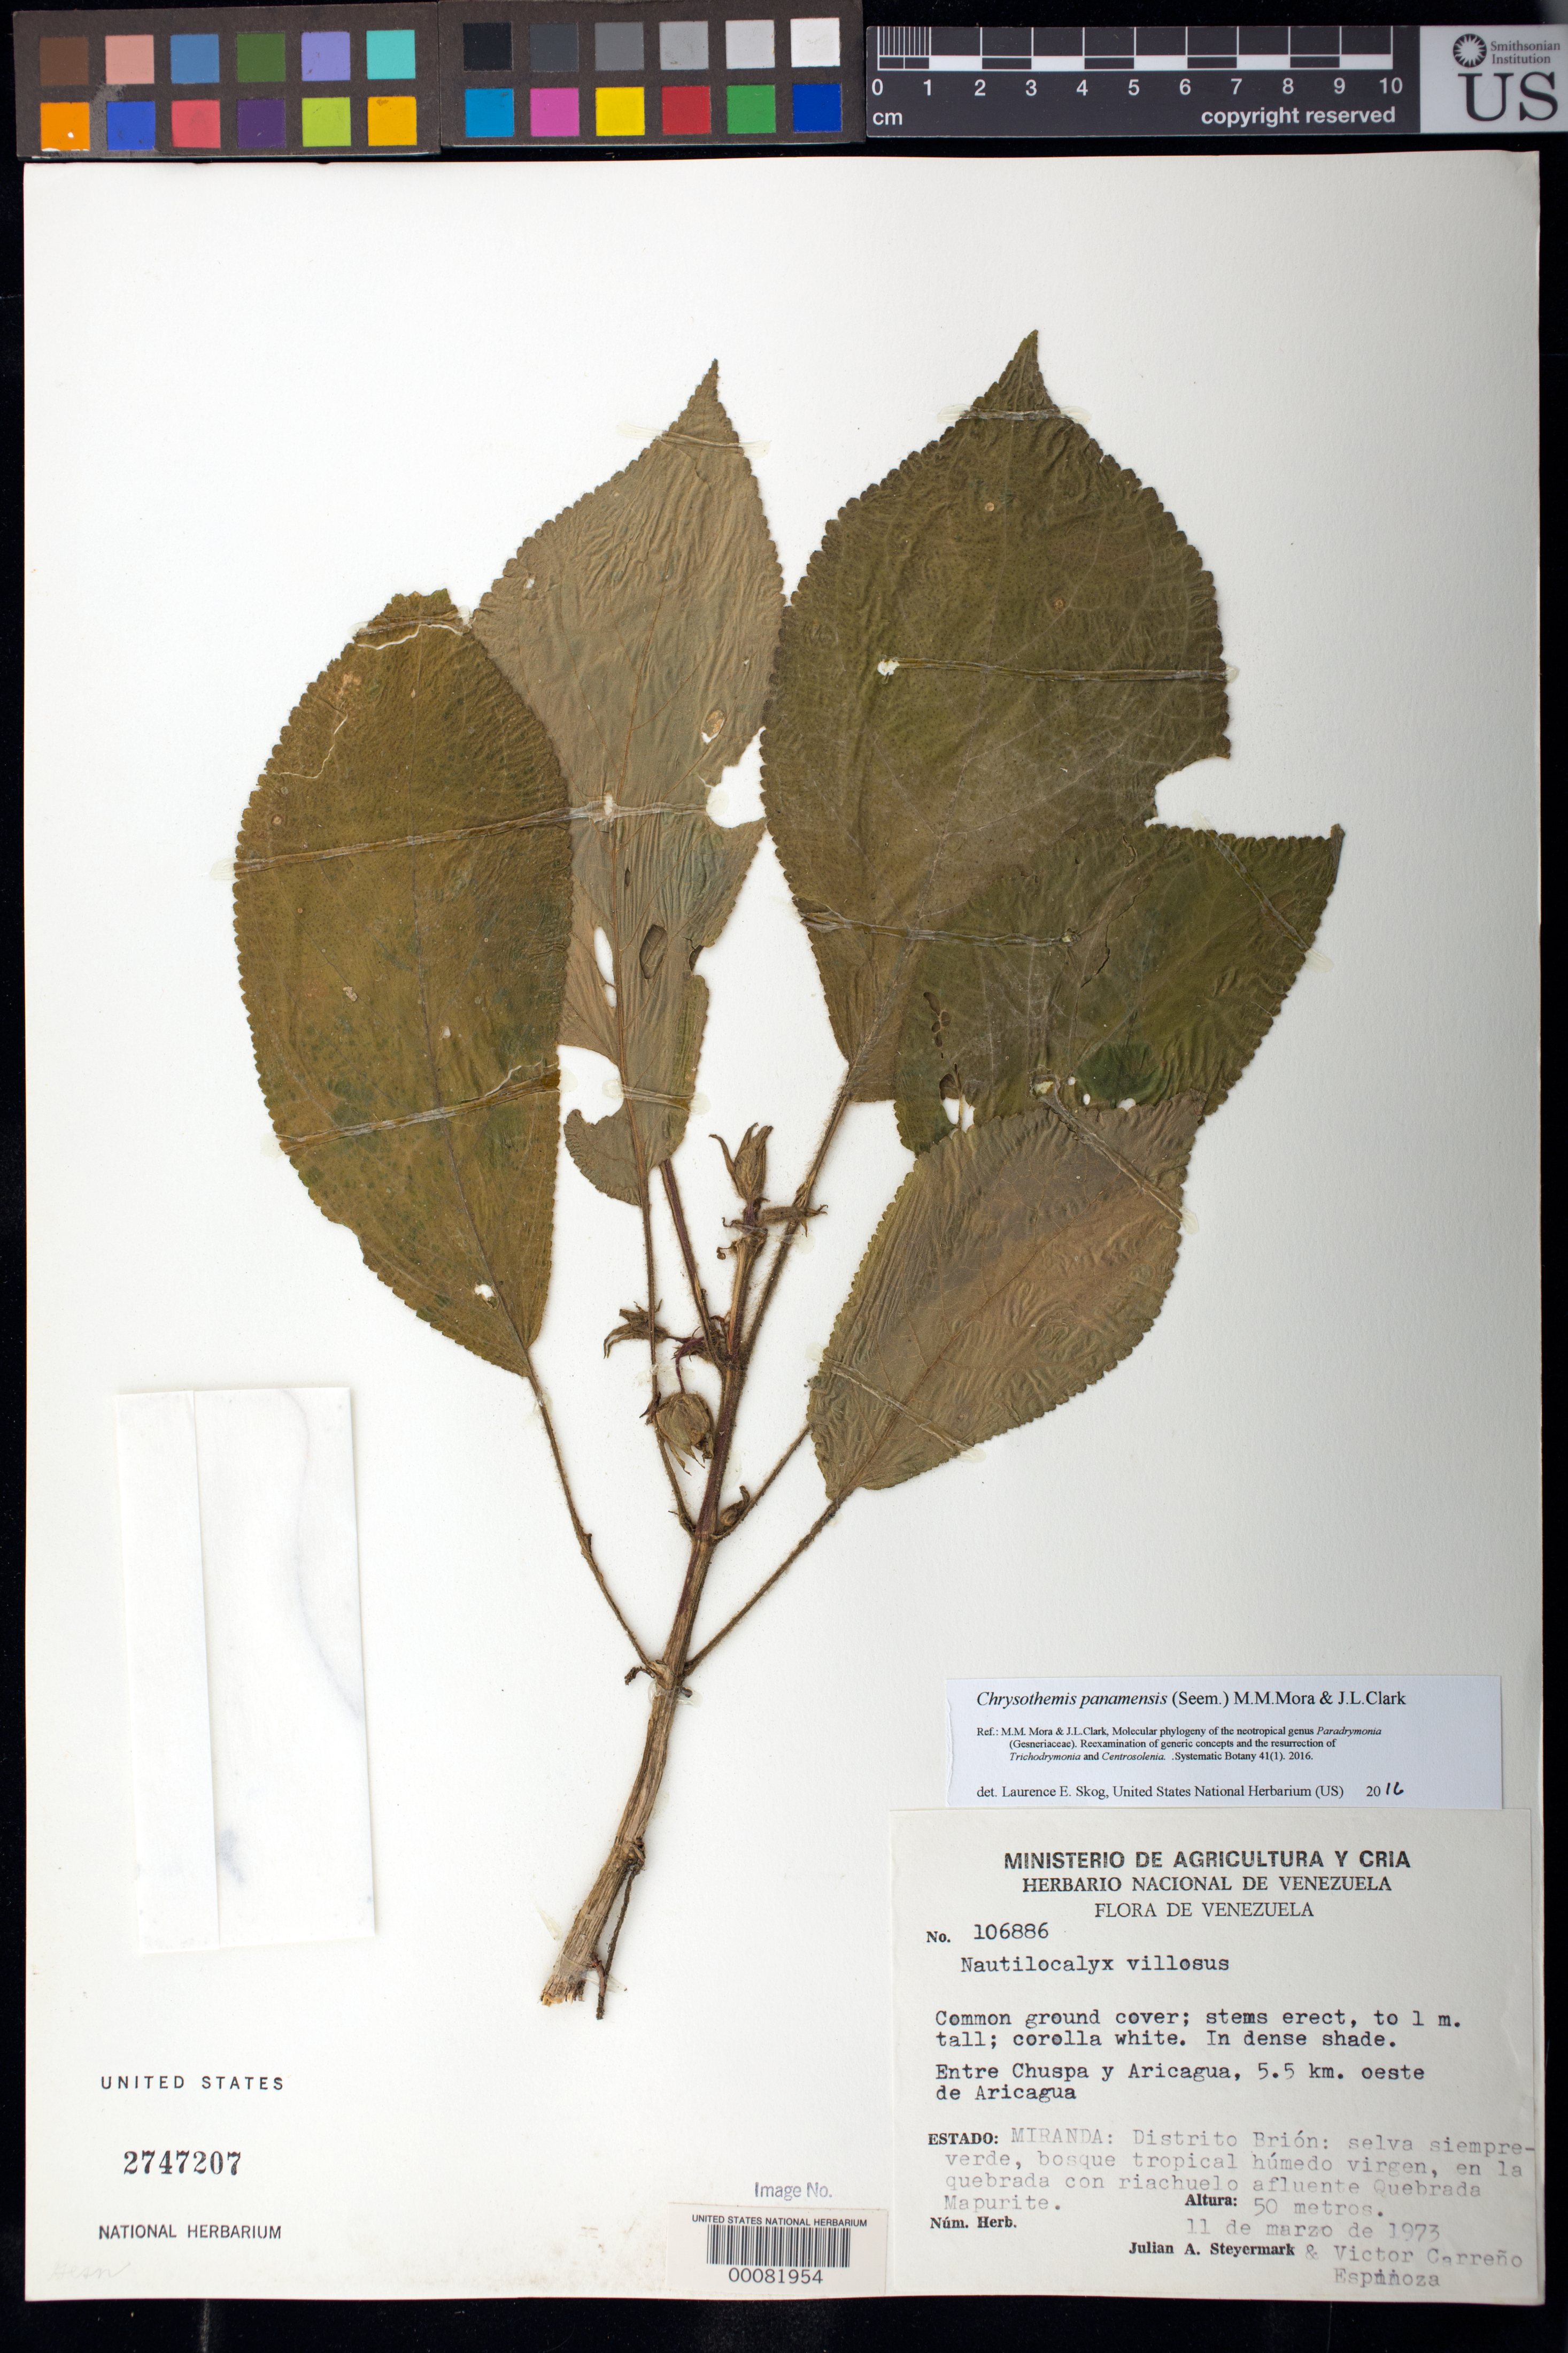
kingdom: Plantae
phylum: Tracheophyta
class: Magnoliopsida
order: Lamiales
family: Gesneriaceae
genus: Chrysothemis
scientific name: Chrysothemis panamensis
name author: (Seem.) M.M. Mora & J.L. Clark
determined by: Skog, Laurence E.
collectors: J. Steyermark & V. Carreño E.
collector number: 106886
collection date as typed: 11 Mar 1973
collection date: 1973-03-11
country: Venezuela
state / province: Miranda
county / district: Brión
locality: Distrito Brión: en la quebrada con riachuelo afluente Quebrada Mapurite. Entre Chuspa y Aricagua, 5.5 km oeste de Aricagua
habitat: Selva siempreverde, bosque tropical húmedo virgen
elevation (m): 50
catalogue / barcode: US 2747207